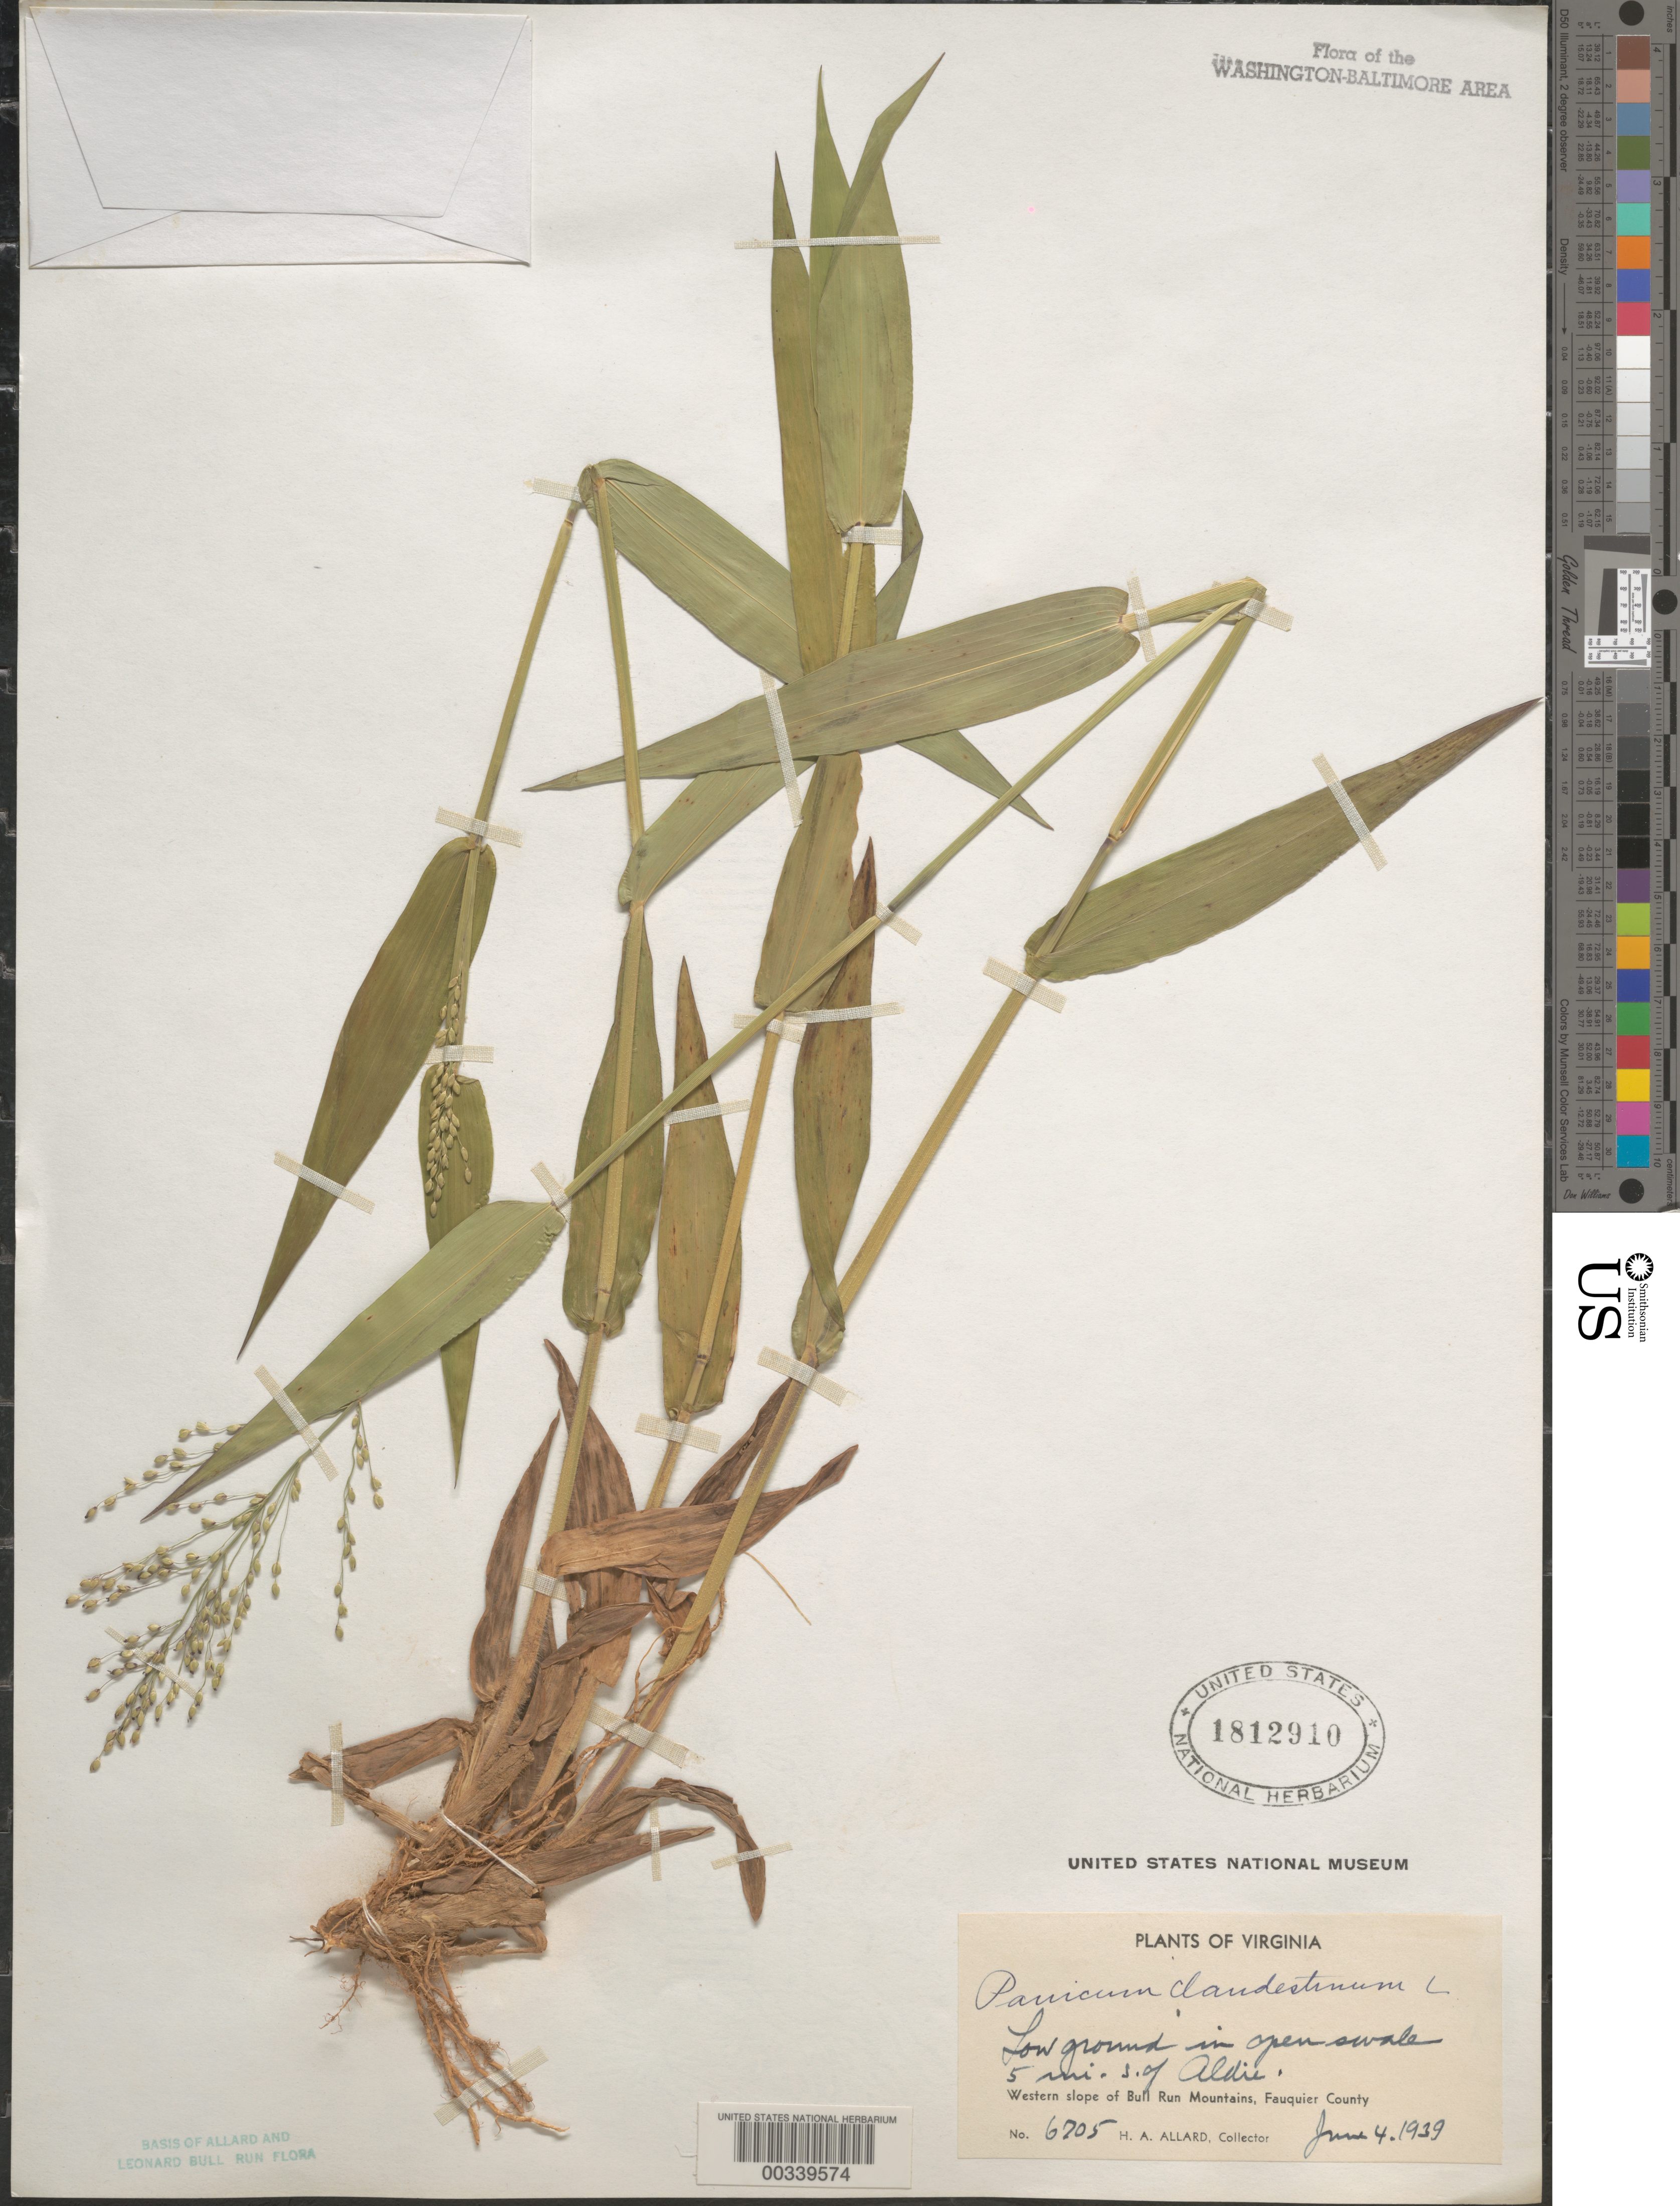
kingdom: Plantae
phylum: Tracheophyta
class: Liliopsida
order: Poales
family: Poaceae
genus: Dichanthelium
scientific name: Dichanthelium clandestinum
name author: (L.) Gould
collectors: H. A. Allard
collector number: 6705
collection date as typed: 04 Jun 1939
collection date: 1939-06-04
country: United States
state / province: Virginia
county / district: Loudoun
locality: Aldie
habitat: Low ground in open swale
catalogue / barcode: US 1812910